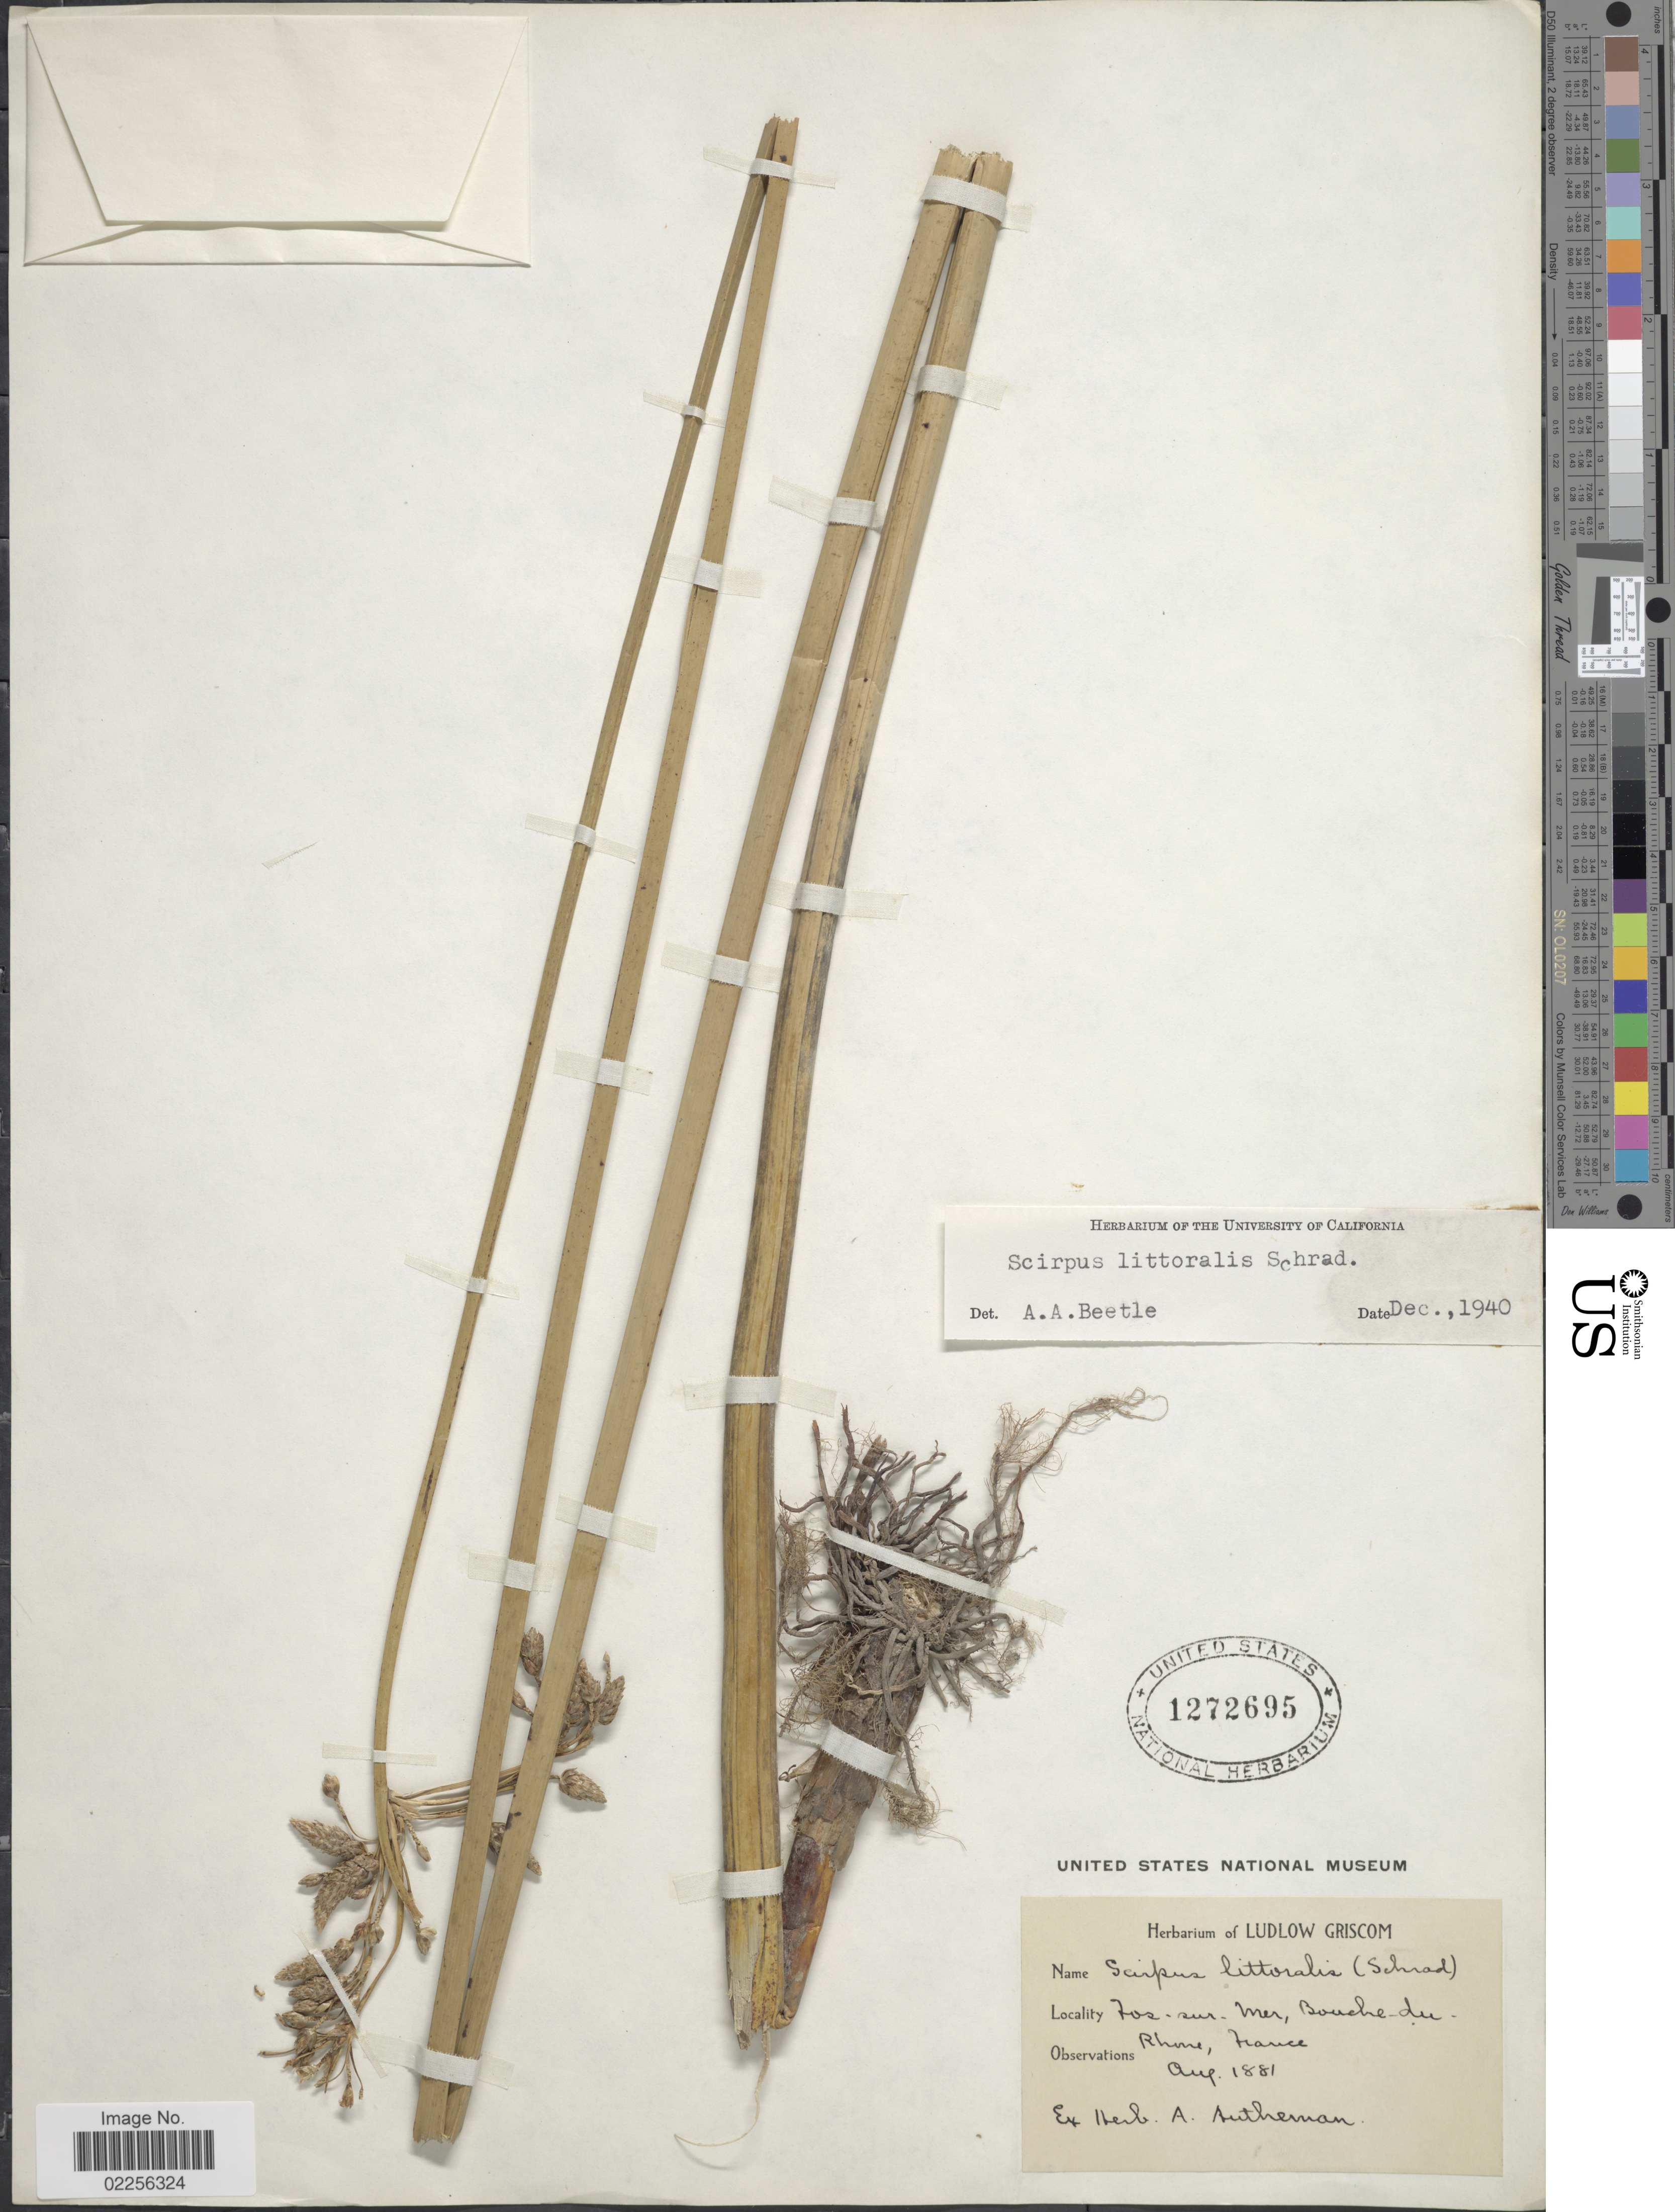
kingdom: Plantae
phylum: Tracheophyta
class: Liliopsida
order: Poales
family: Cyperaceae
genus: Schoenoplectus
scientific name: Schoenoplectus litoralis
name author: (Schrad.) Palla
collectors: ex herb. Alphse. Autheman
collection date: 1881-08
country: France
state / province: Auvergne-Rhône-Alpes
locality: Fos-sur-Mer, Bouche-du- Rhone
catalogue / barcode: US 1272695